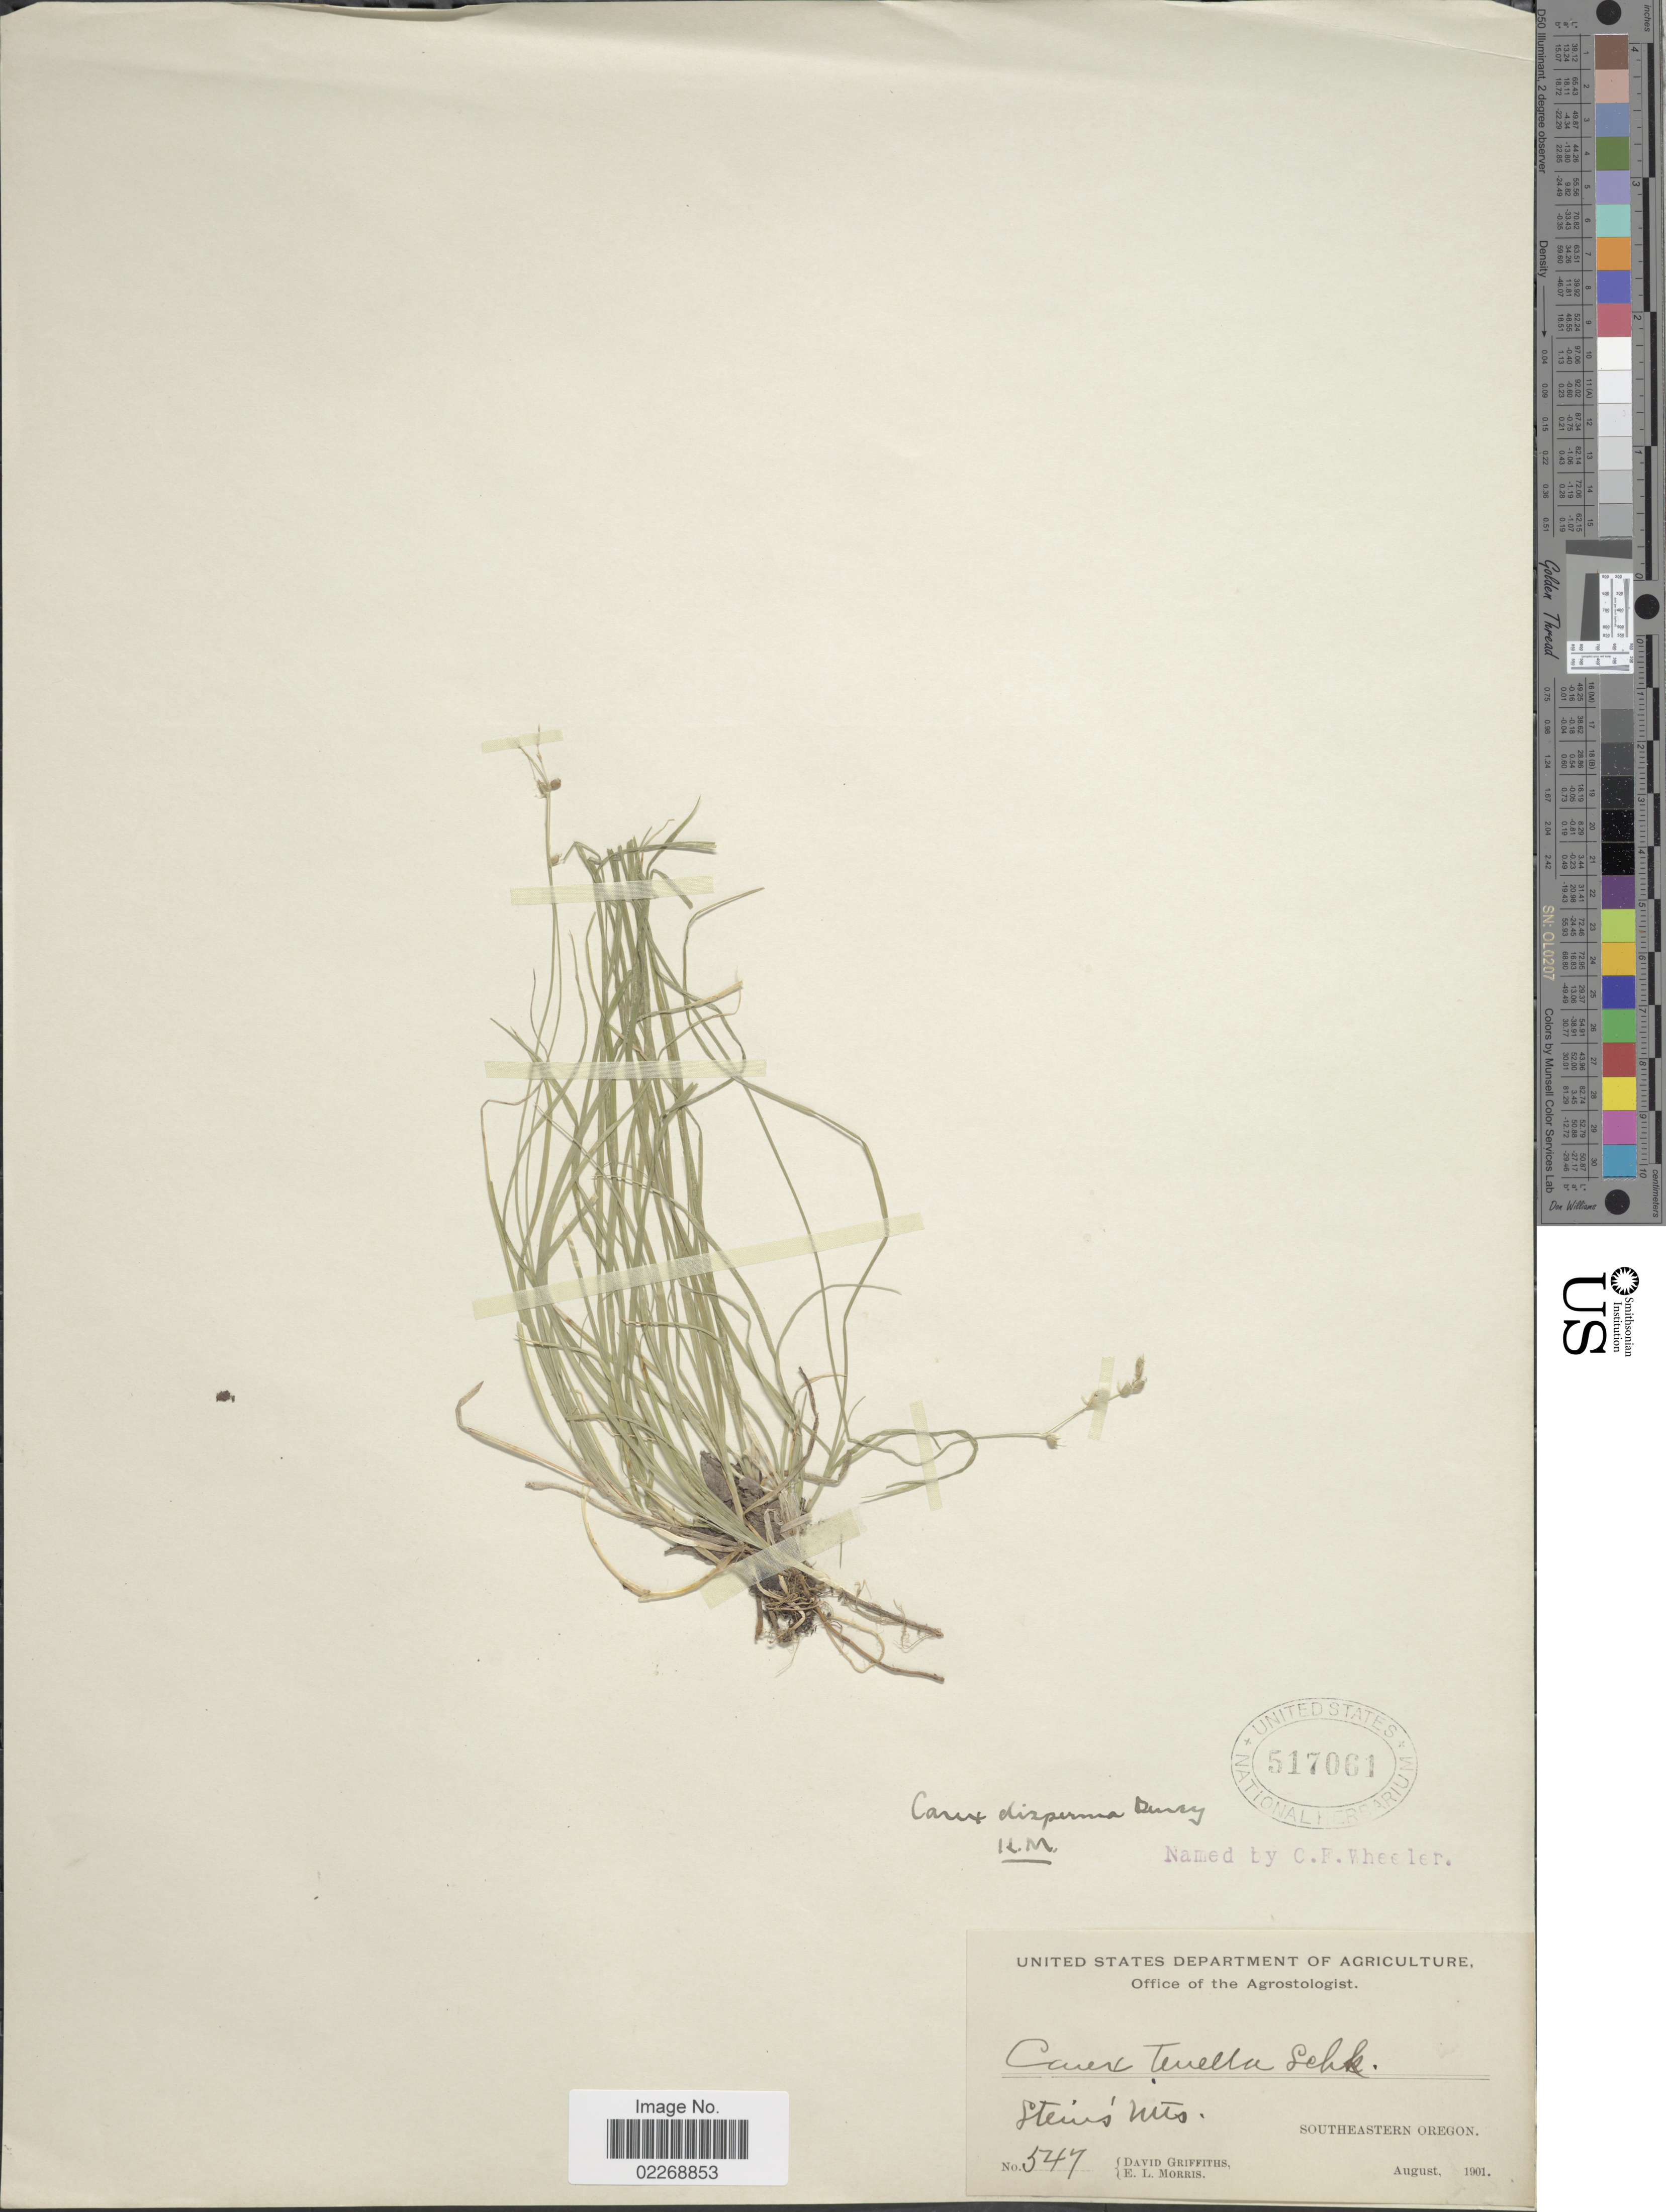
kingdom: Plantae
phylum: Tracheophyta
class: Liliopsida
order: Poales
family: Cyperaceae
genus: Carex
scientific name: Carex disperma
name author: Dewey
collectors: D. Griffiths & E. Morris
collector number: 547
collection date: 1901-08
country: United States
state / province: Oregon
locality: Stein's Mts, Southeastern Oregon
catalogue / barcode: US 517061